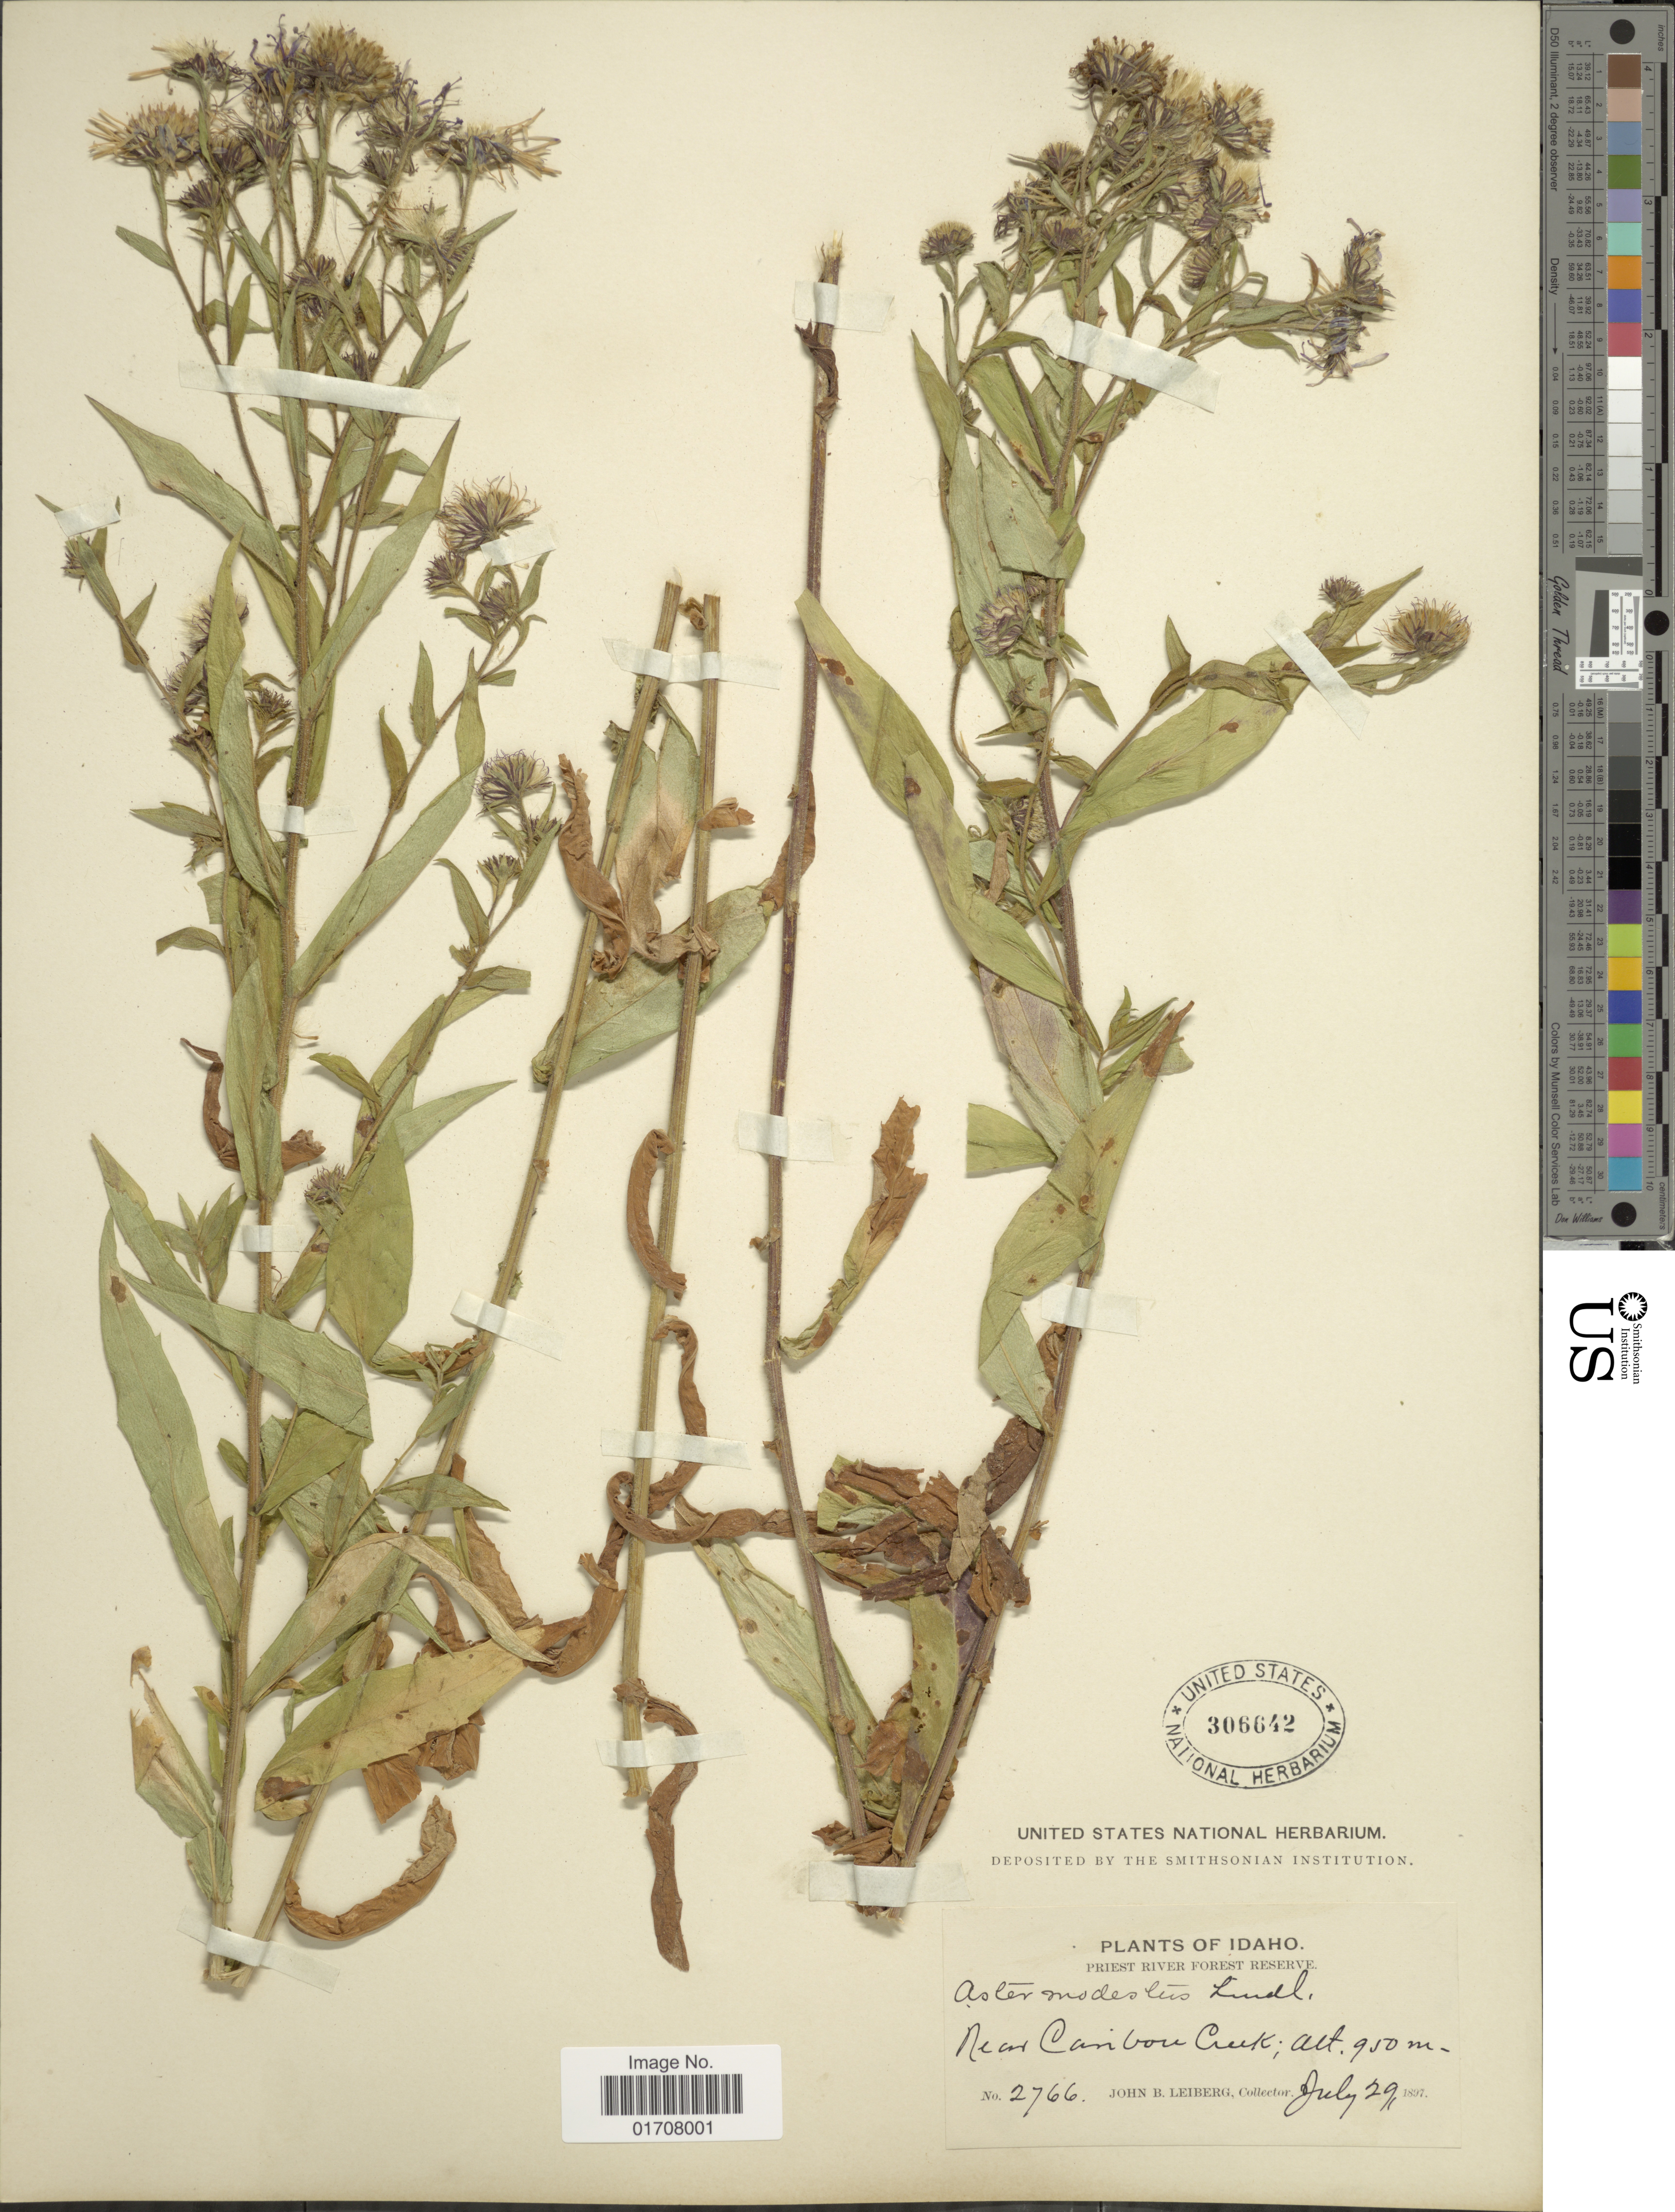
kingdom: Plantae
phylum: Tracheophyta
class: Magnoliopsida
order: Asterales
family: Asteraceae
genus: Canadanthus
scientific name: Canadanthus modestus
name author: (Lindl.) G.L. Nesom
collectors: J. B. Leiberg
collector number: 2766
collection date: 1897-07-29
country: United States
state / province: Idaho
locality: Priest River Forest Reserve, Near Canbore Creek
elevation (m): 950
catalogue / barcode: US 306642